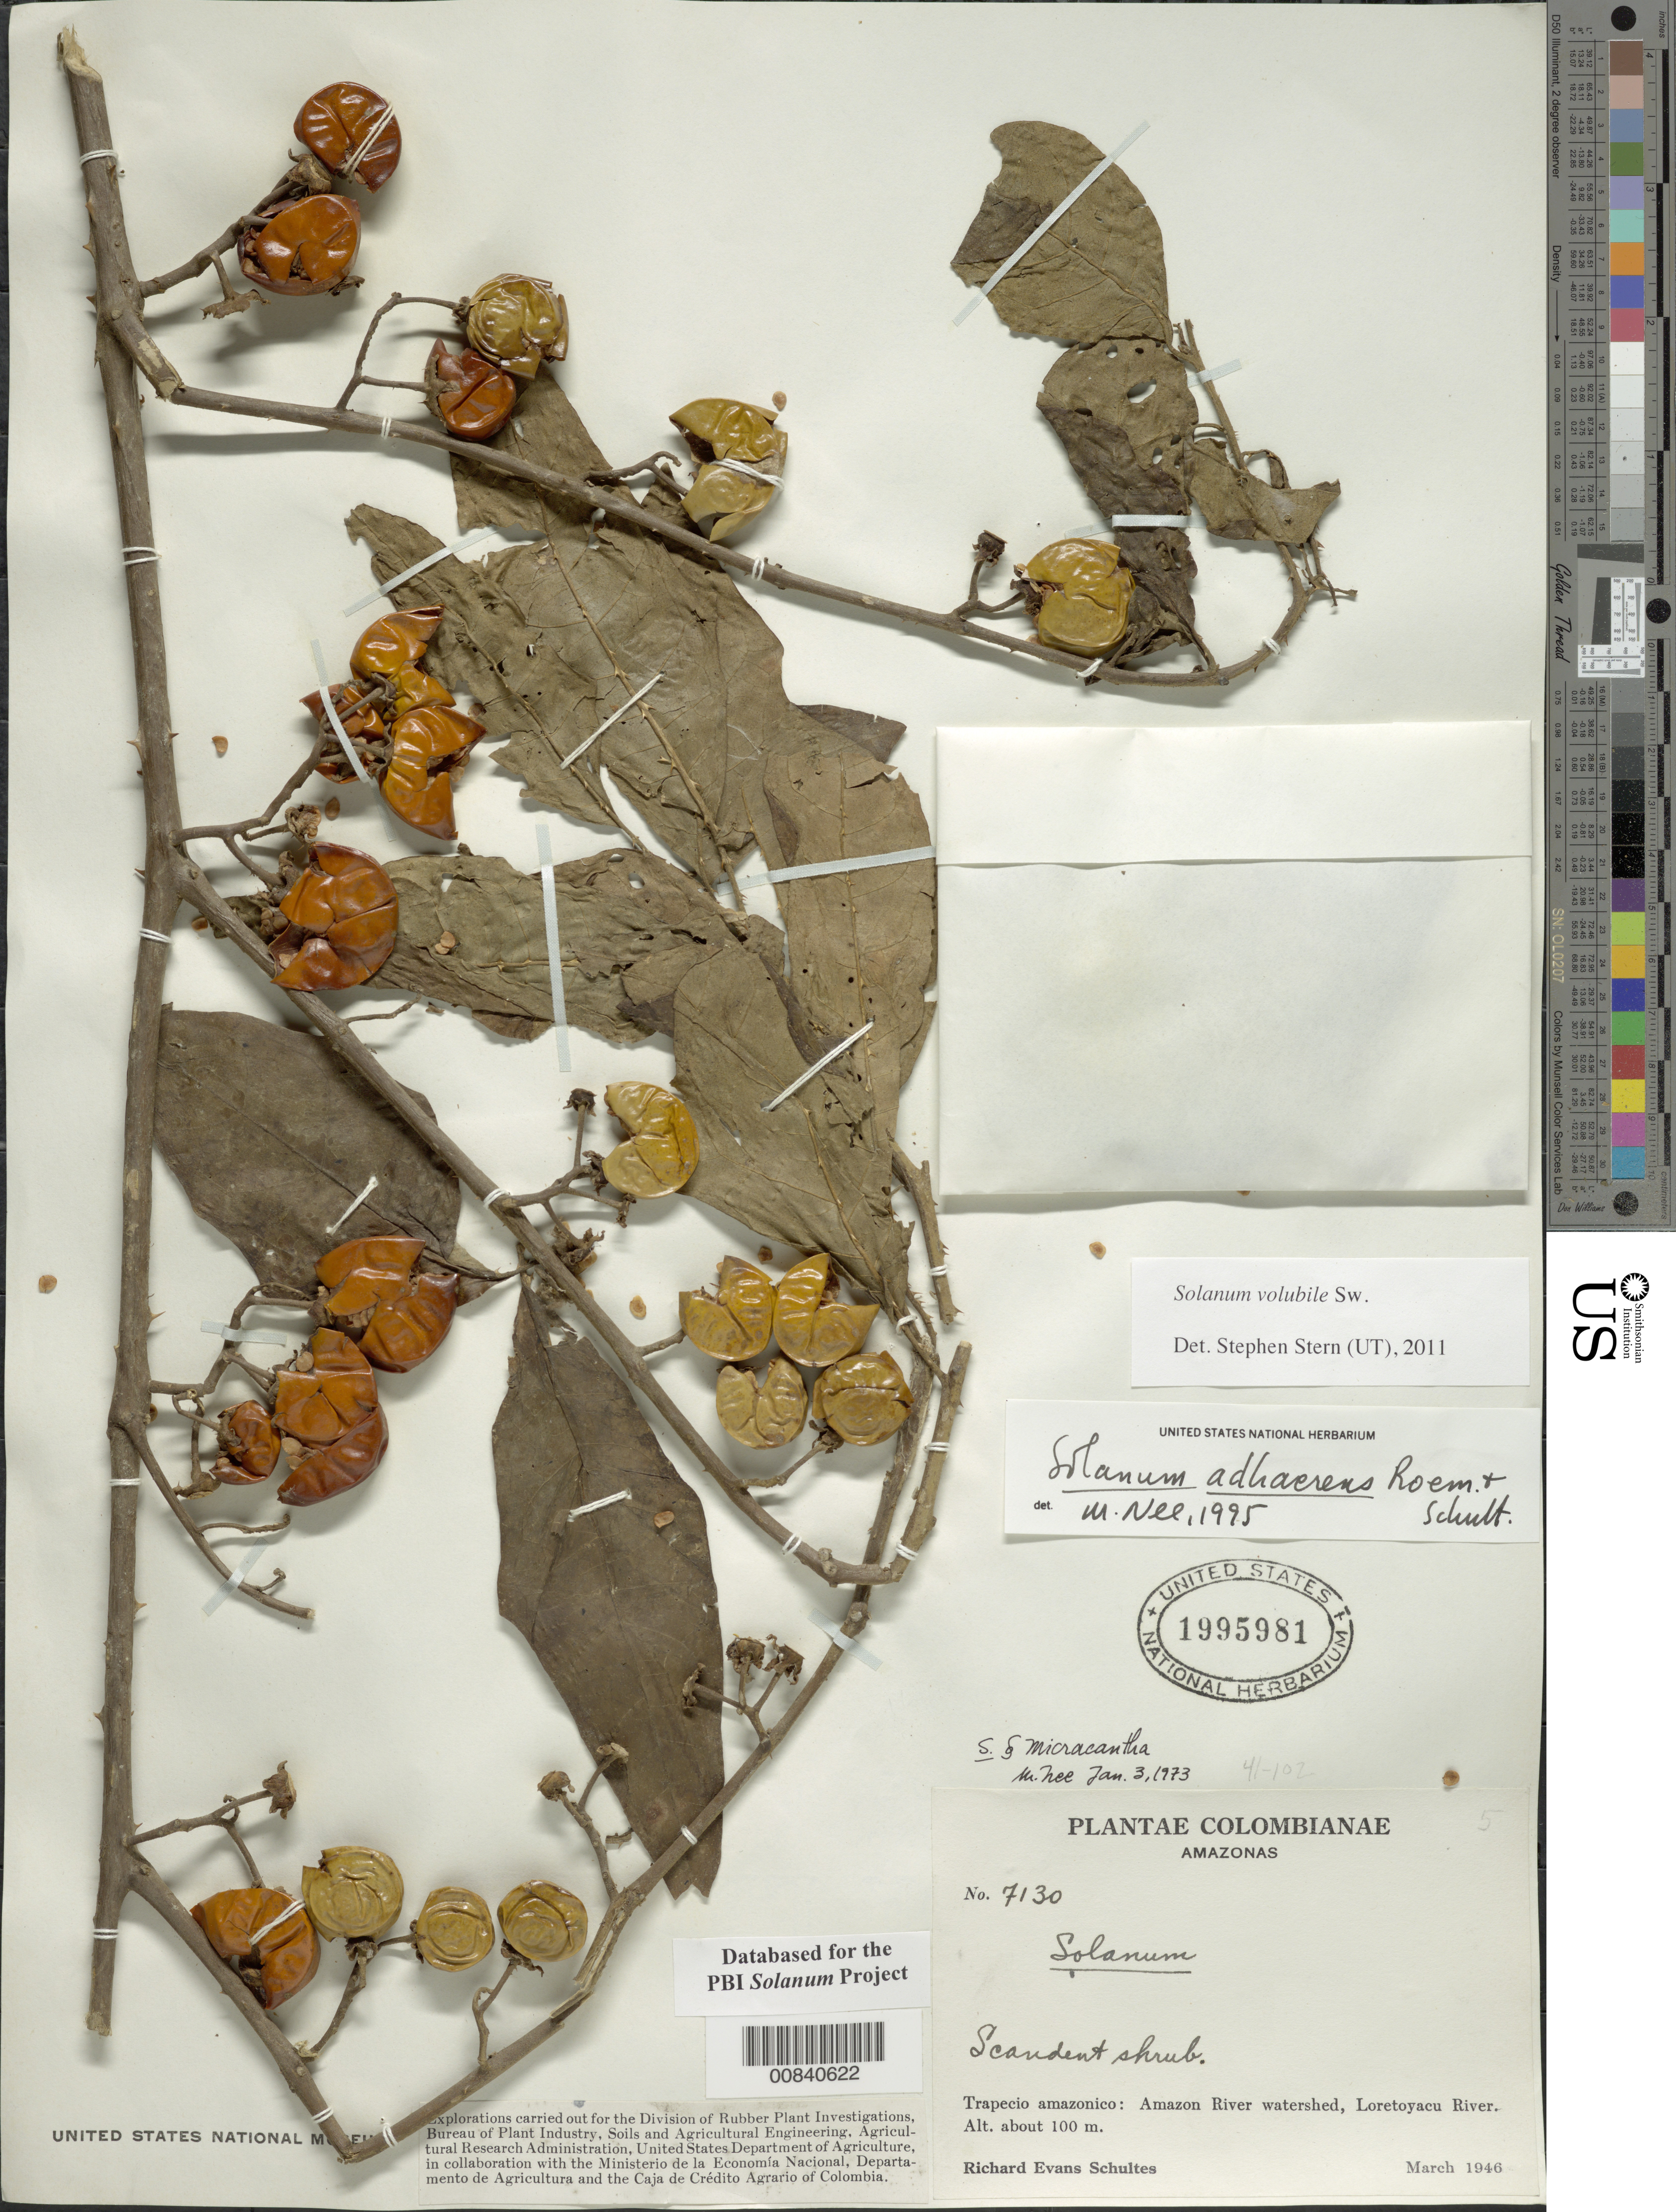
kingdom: Plantae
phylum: Tracheophyta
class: Magnoliopsida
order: Solanales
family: Solanaceae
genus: Solanum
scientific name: Solanum volubile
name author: Sw.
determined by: Stern, S. R., (UT)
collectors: R. E. Schultes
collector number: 7130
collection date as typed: Mar 1946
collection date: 1946-03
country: Colombia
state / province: Amazônas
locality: Trapecio amazonico: Amazon River watershed, Loretoyacu River.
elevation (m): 100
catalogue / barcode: US 1995981